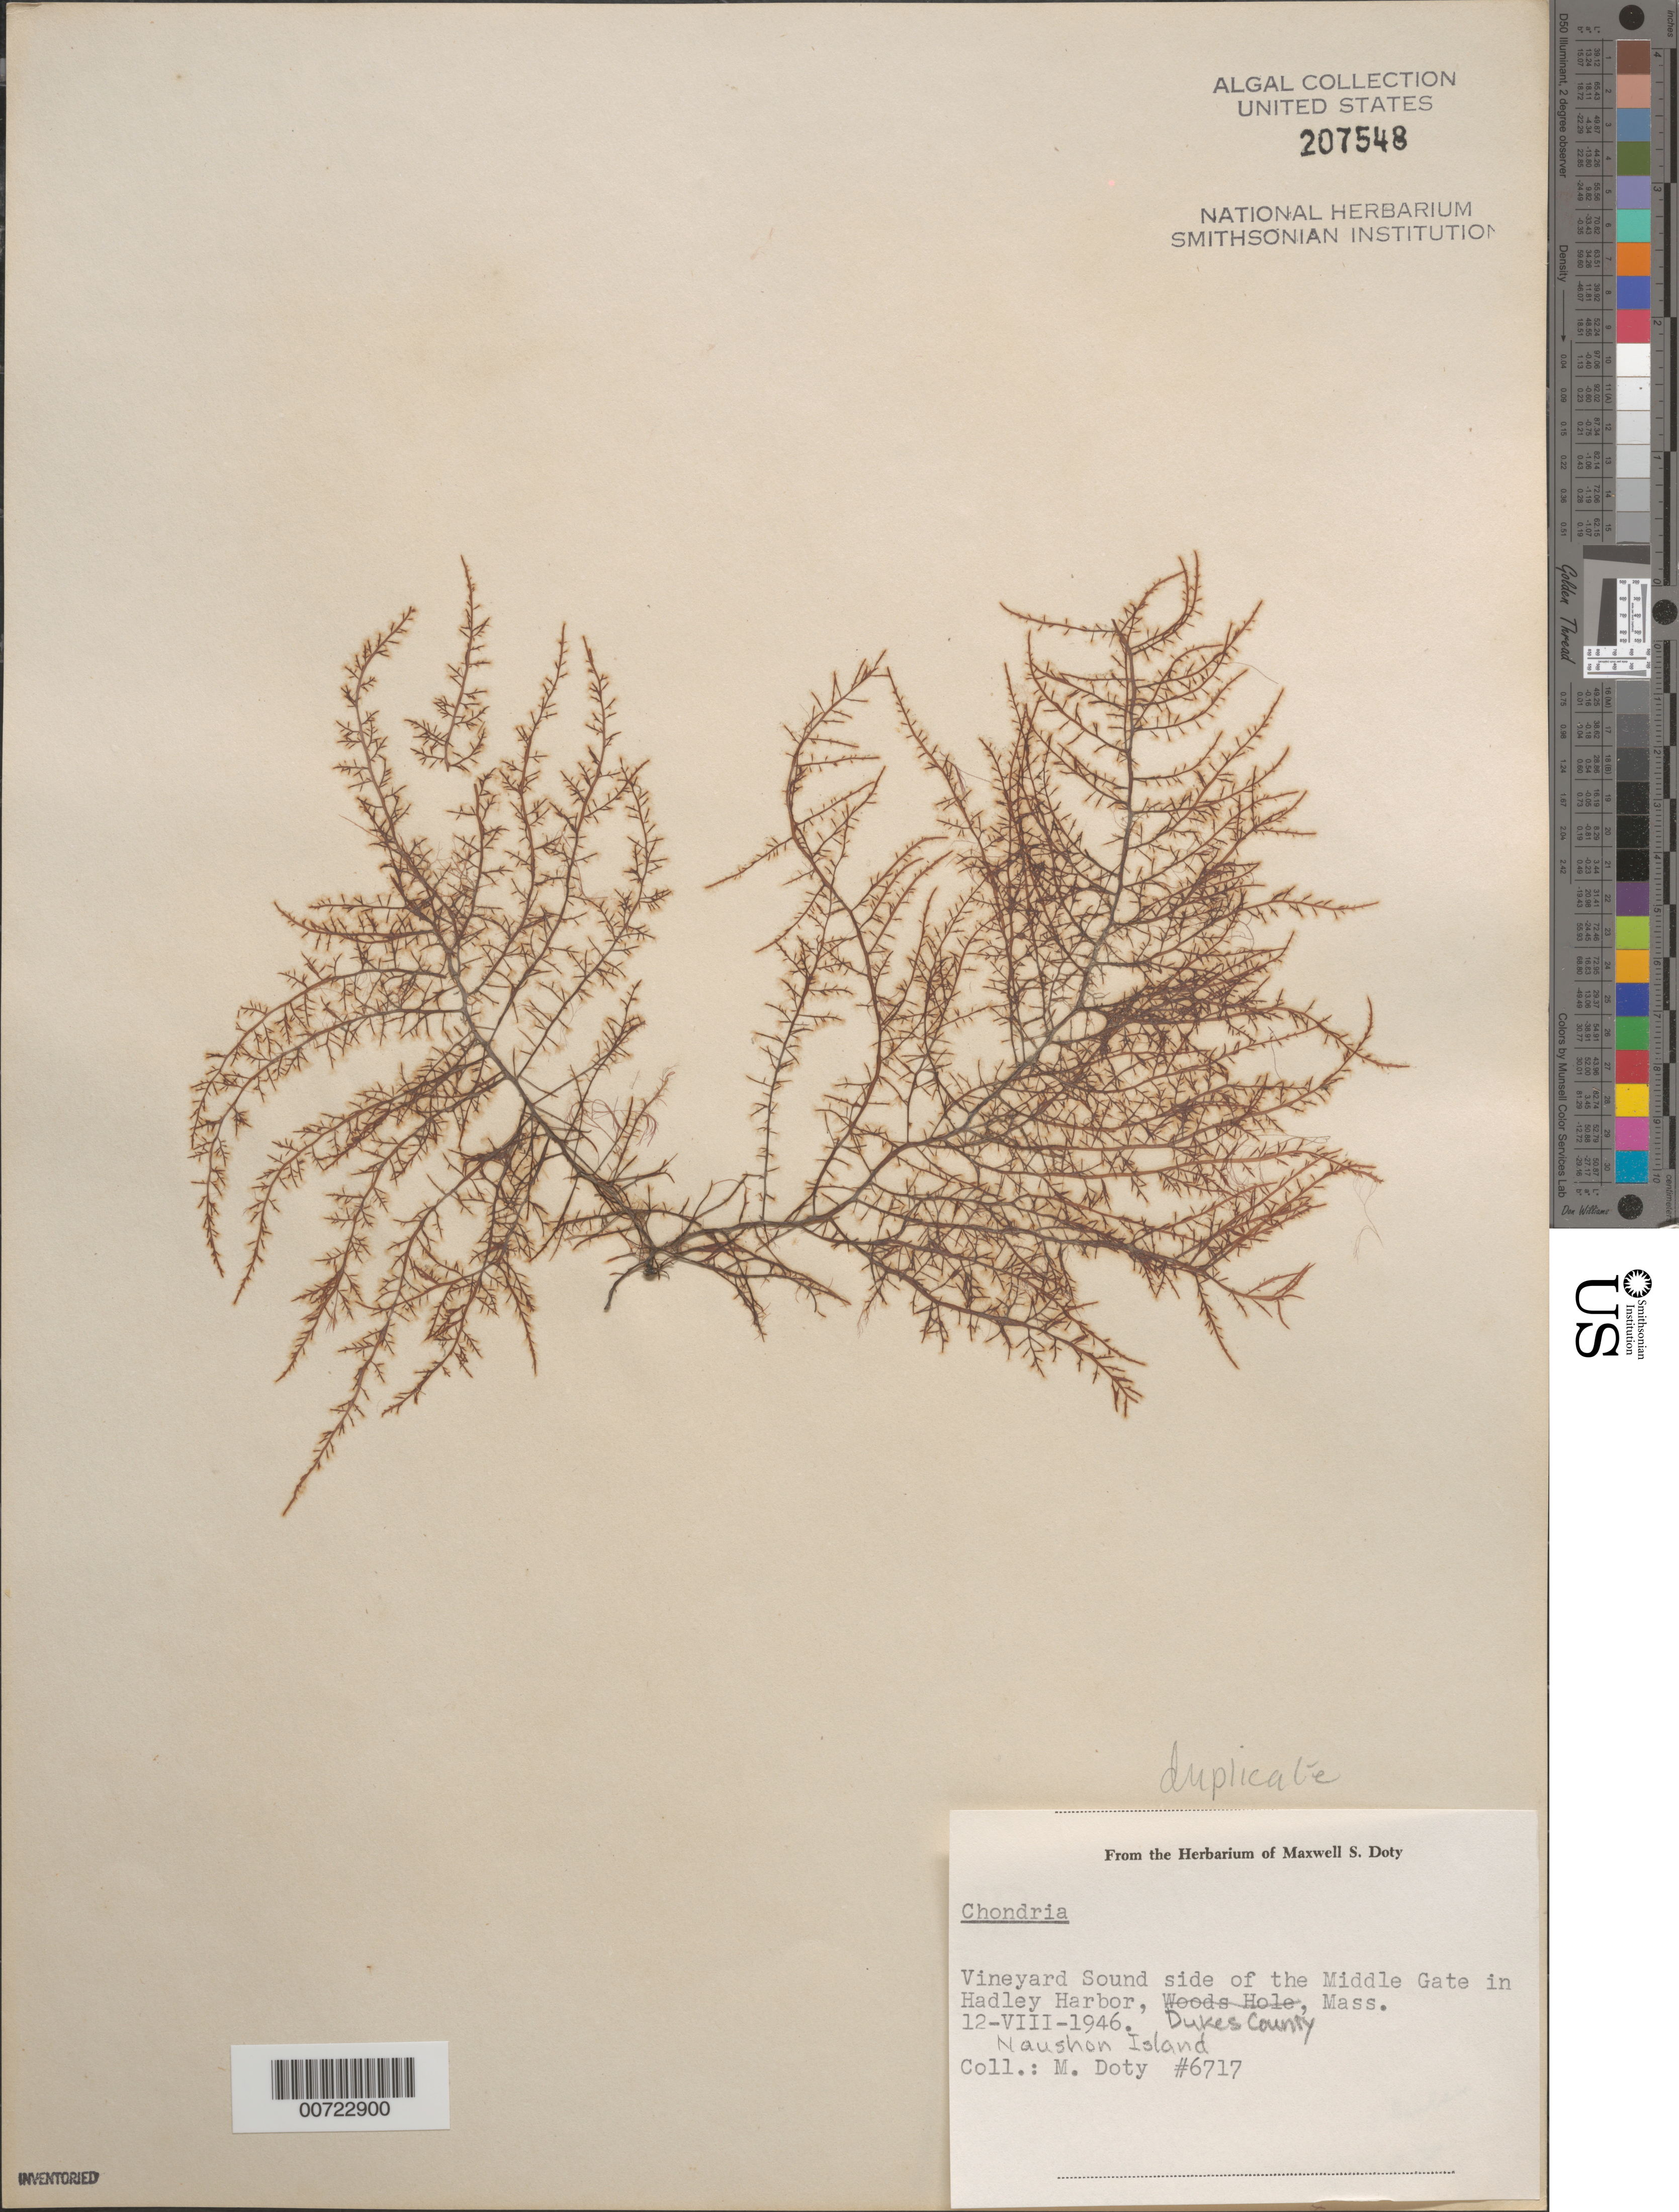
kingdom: Plantae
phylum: Rhodophyta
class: Florideophyceae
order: Ceramiales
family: Rhodomelaceae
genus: Chondria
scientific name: Chondria sp.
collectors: M. S. Doty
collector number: MSD 6717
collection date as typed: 12 Aug 1946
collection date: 1946-08-12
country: United States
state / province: Massachusetts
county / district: Dukes County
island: Naushon Island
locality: Hadley Harbor, Vineyard Sound side of Middle Gate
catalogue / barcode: US 207548